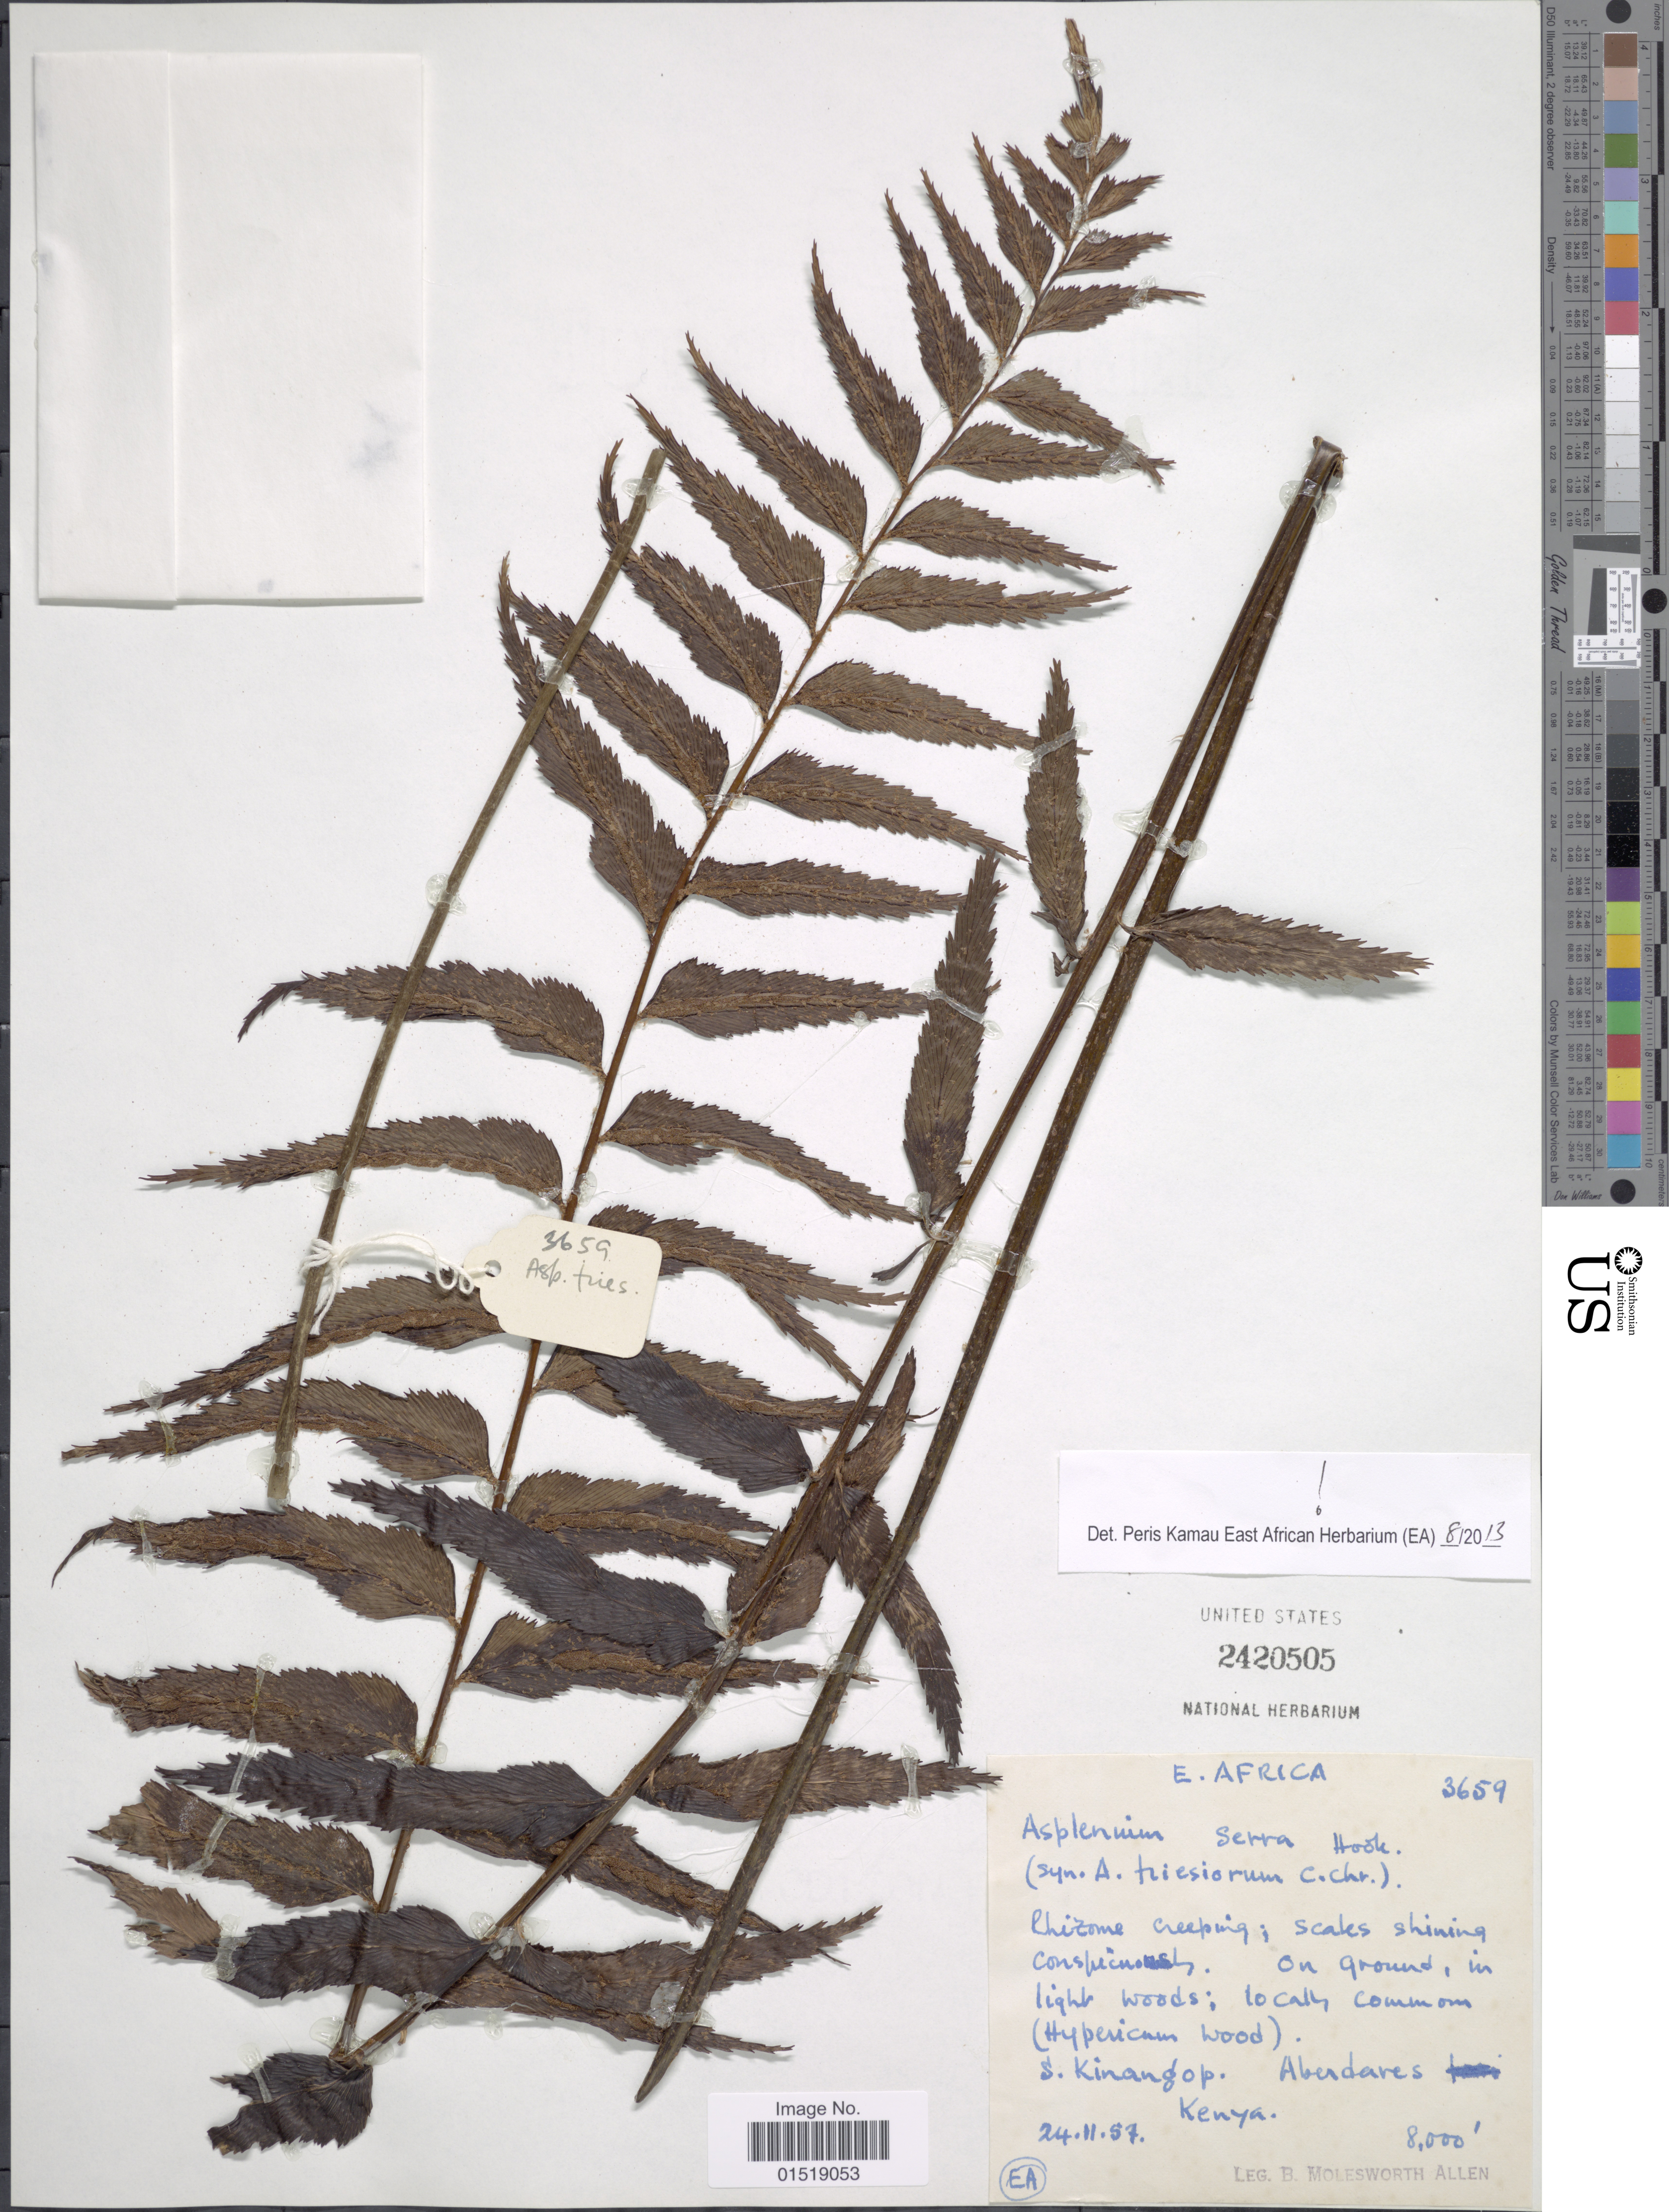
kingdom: Plantae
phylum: Tracheophyta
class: Polypodiopsida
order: Polypodiales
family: Aspleniaceae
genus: Asplenium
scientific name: Asplenium friesiorum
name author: C. Chr.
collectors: B. E. G. Molesworth-Allen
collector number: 3659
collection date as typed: Transcribed d/m/y: 24/11/57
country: Kenya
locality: S. Kinangop. Aberdares.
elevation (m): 2438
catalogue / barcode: US 2420505